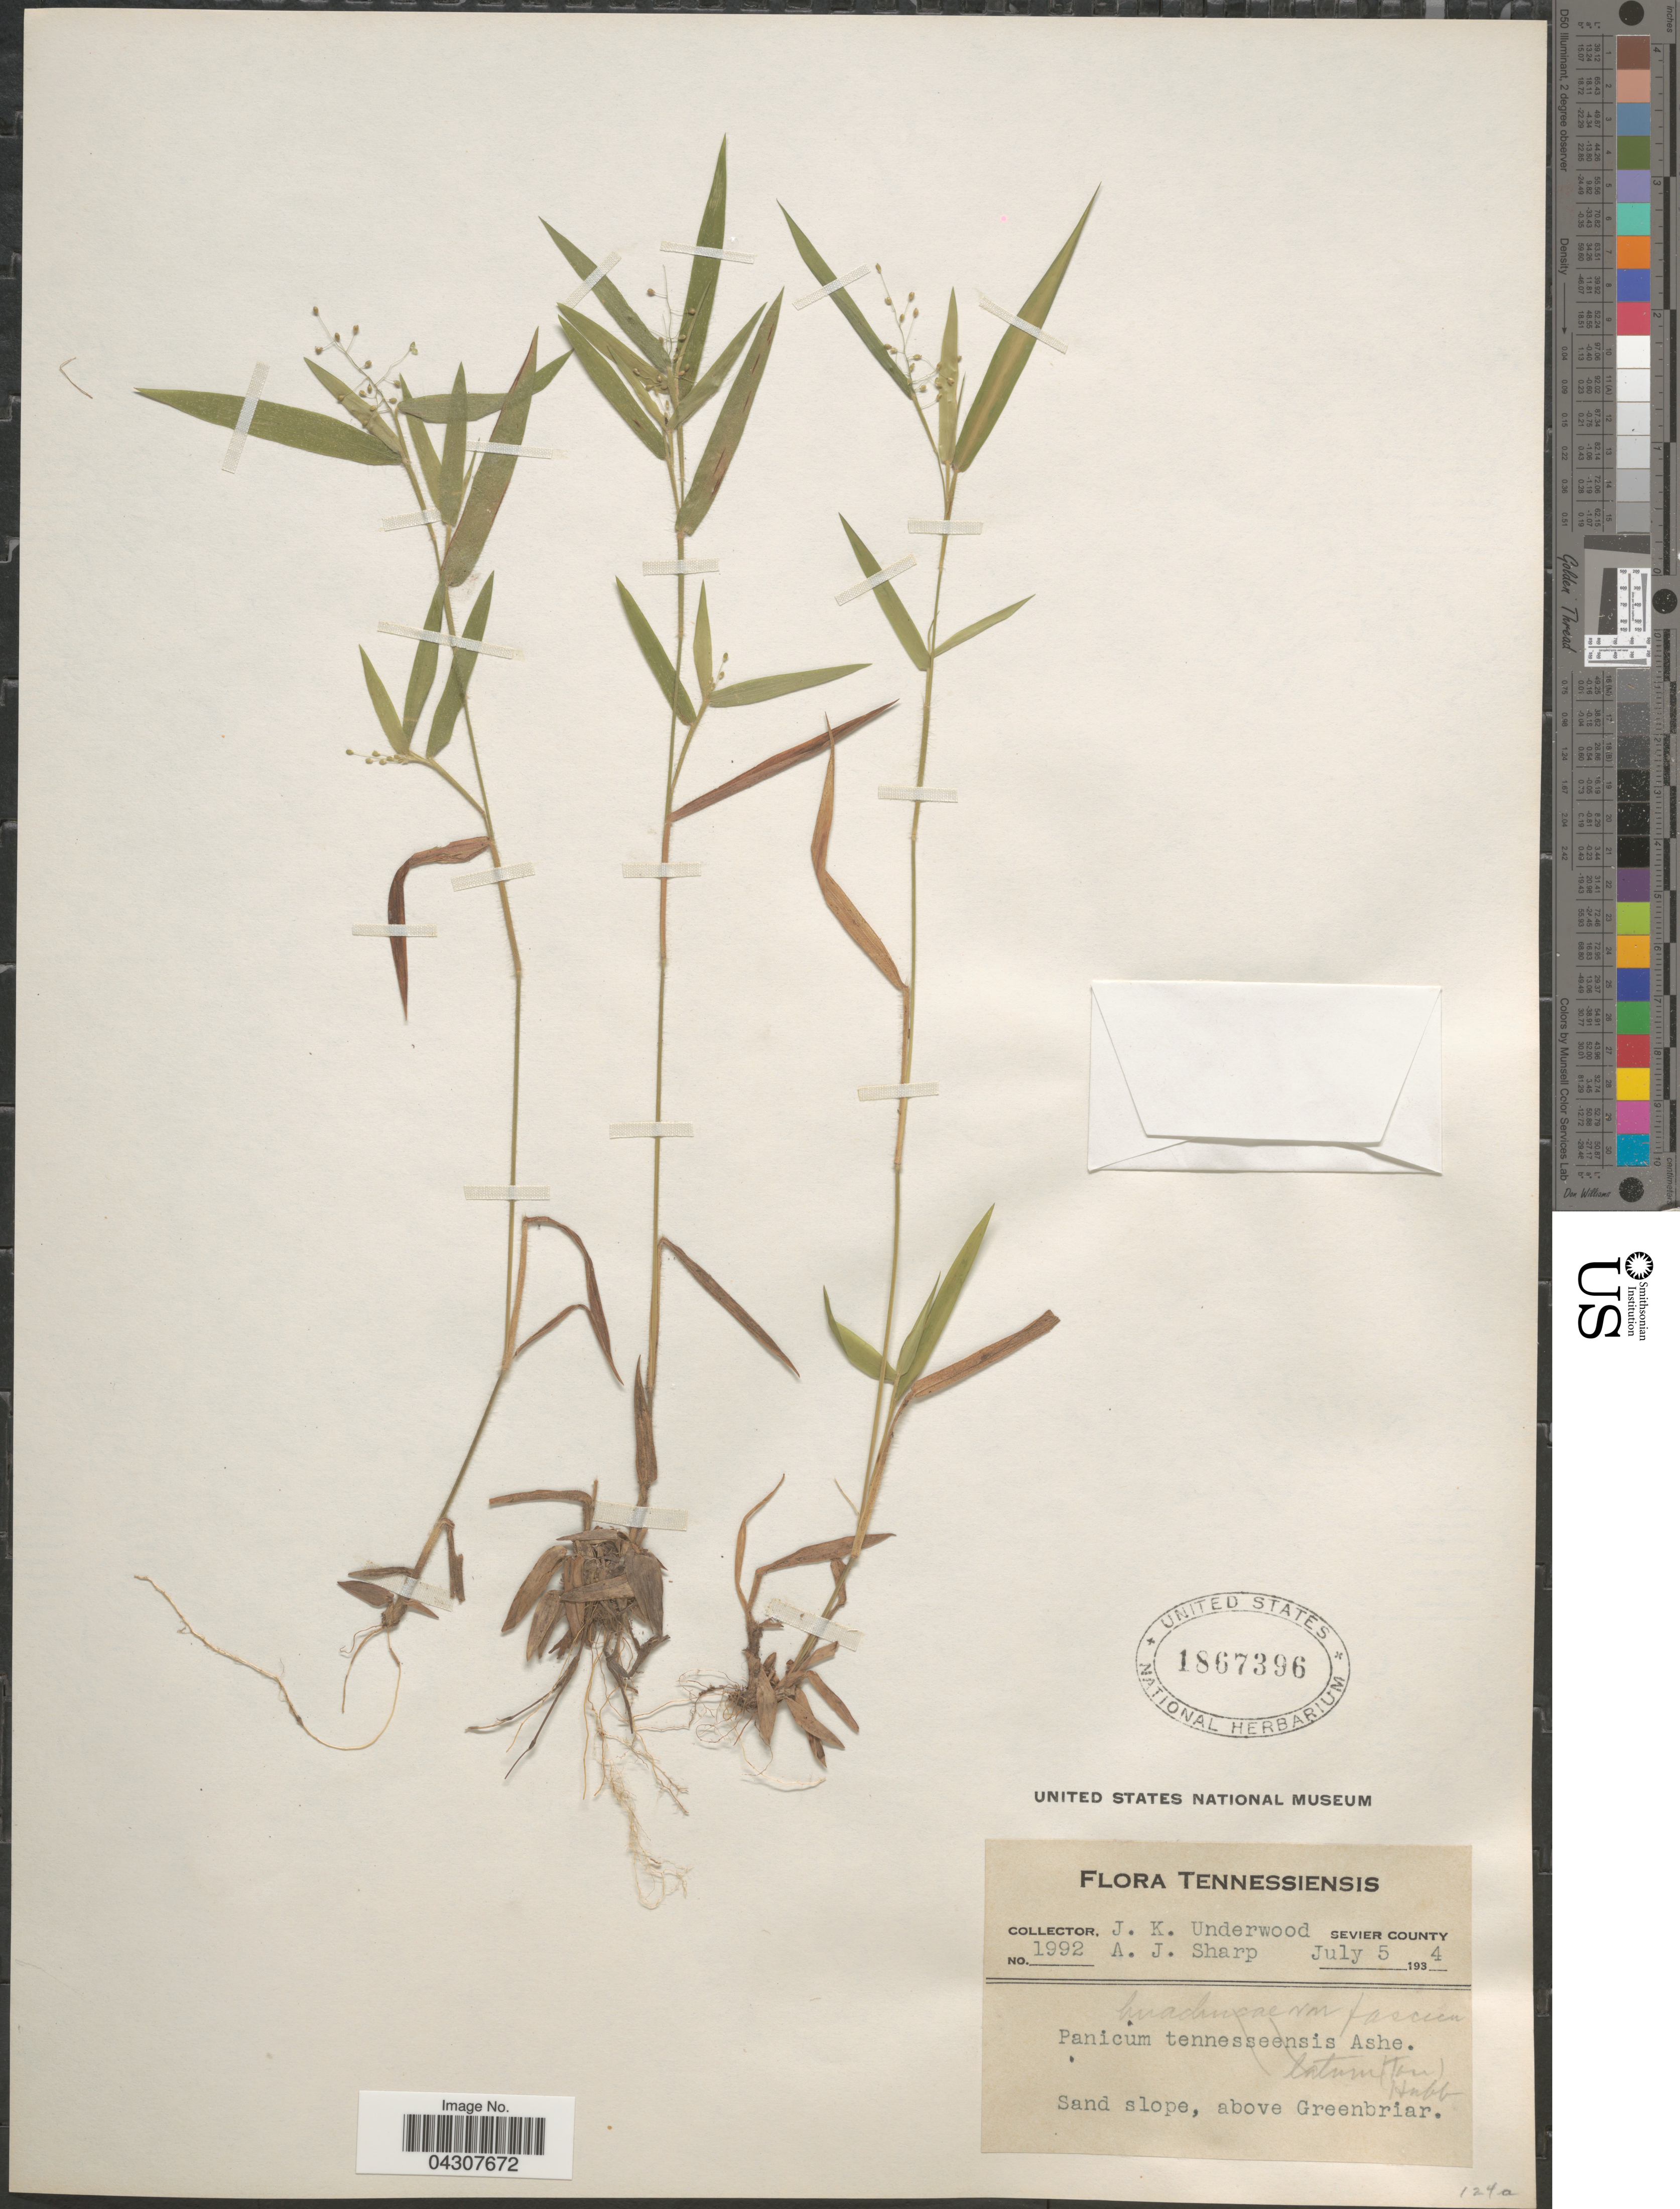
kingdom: Plantae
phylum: Tracheophyta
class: Liliopsida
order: Poales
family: Poaceae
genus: Dichanthelium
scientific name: Dichanthelium acuminatum var. acuminatum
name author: (Sw.) Gould & C.A. Clark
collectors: J. K. Underwood & A. J. Sharp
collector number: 1992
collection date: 1934-07-05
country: United States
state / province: Tennessee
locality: Tennessiensis. Sevier County. Sand slope, above Greenbriar.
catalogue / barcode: US 1867396